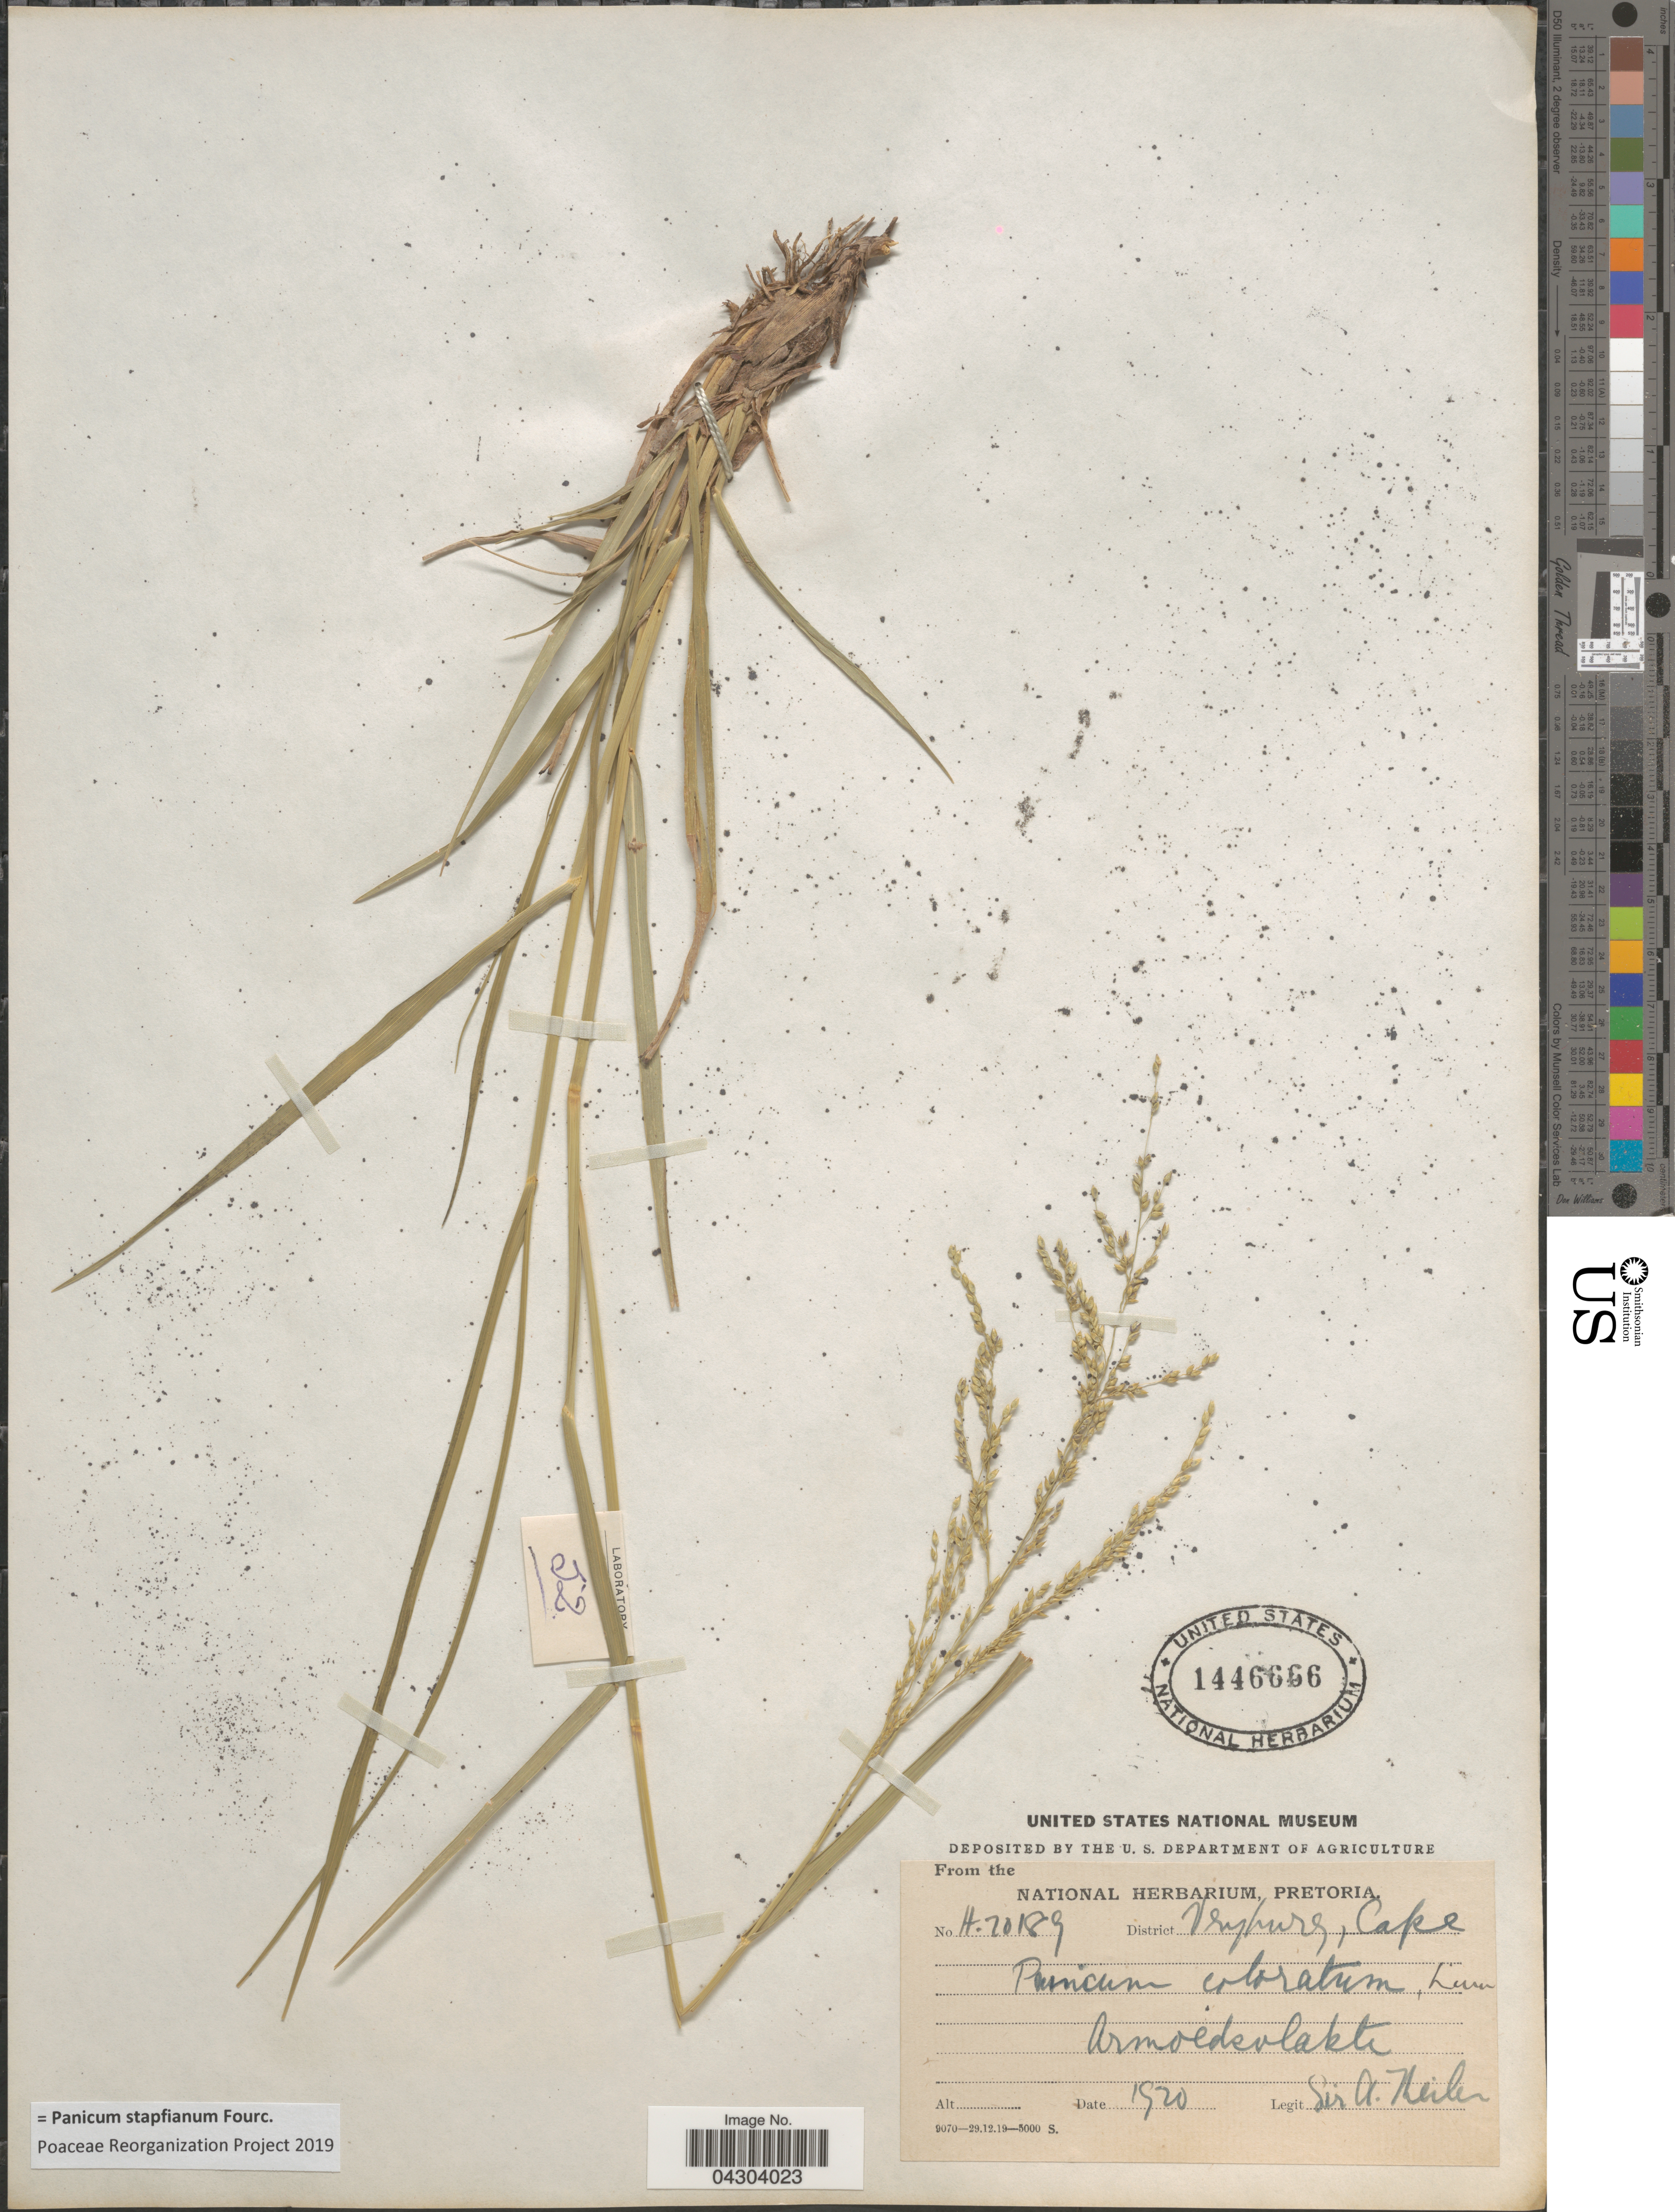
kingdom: Plantae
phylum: Tracheophyta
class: Liliopsida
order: Poales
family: Poaceae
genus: Panicum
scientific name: Panicum stapfianum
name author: Fourc.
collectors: A. Theiler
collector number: H20189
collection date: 1920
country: South Africa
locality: District Vryburg, Cape. Armoedsvlakte.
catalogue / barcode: US 1446666